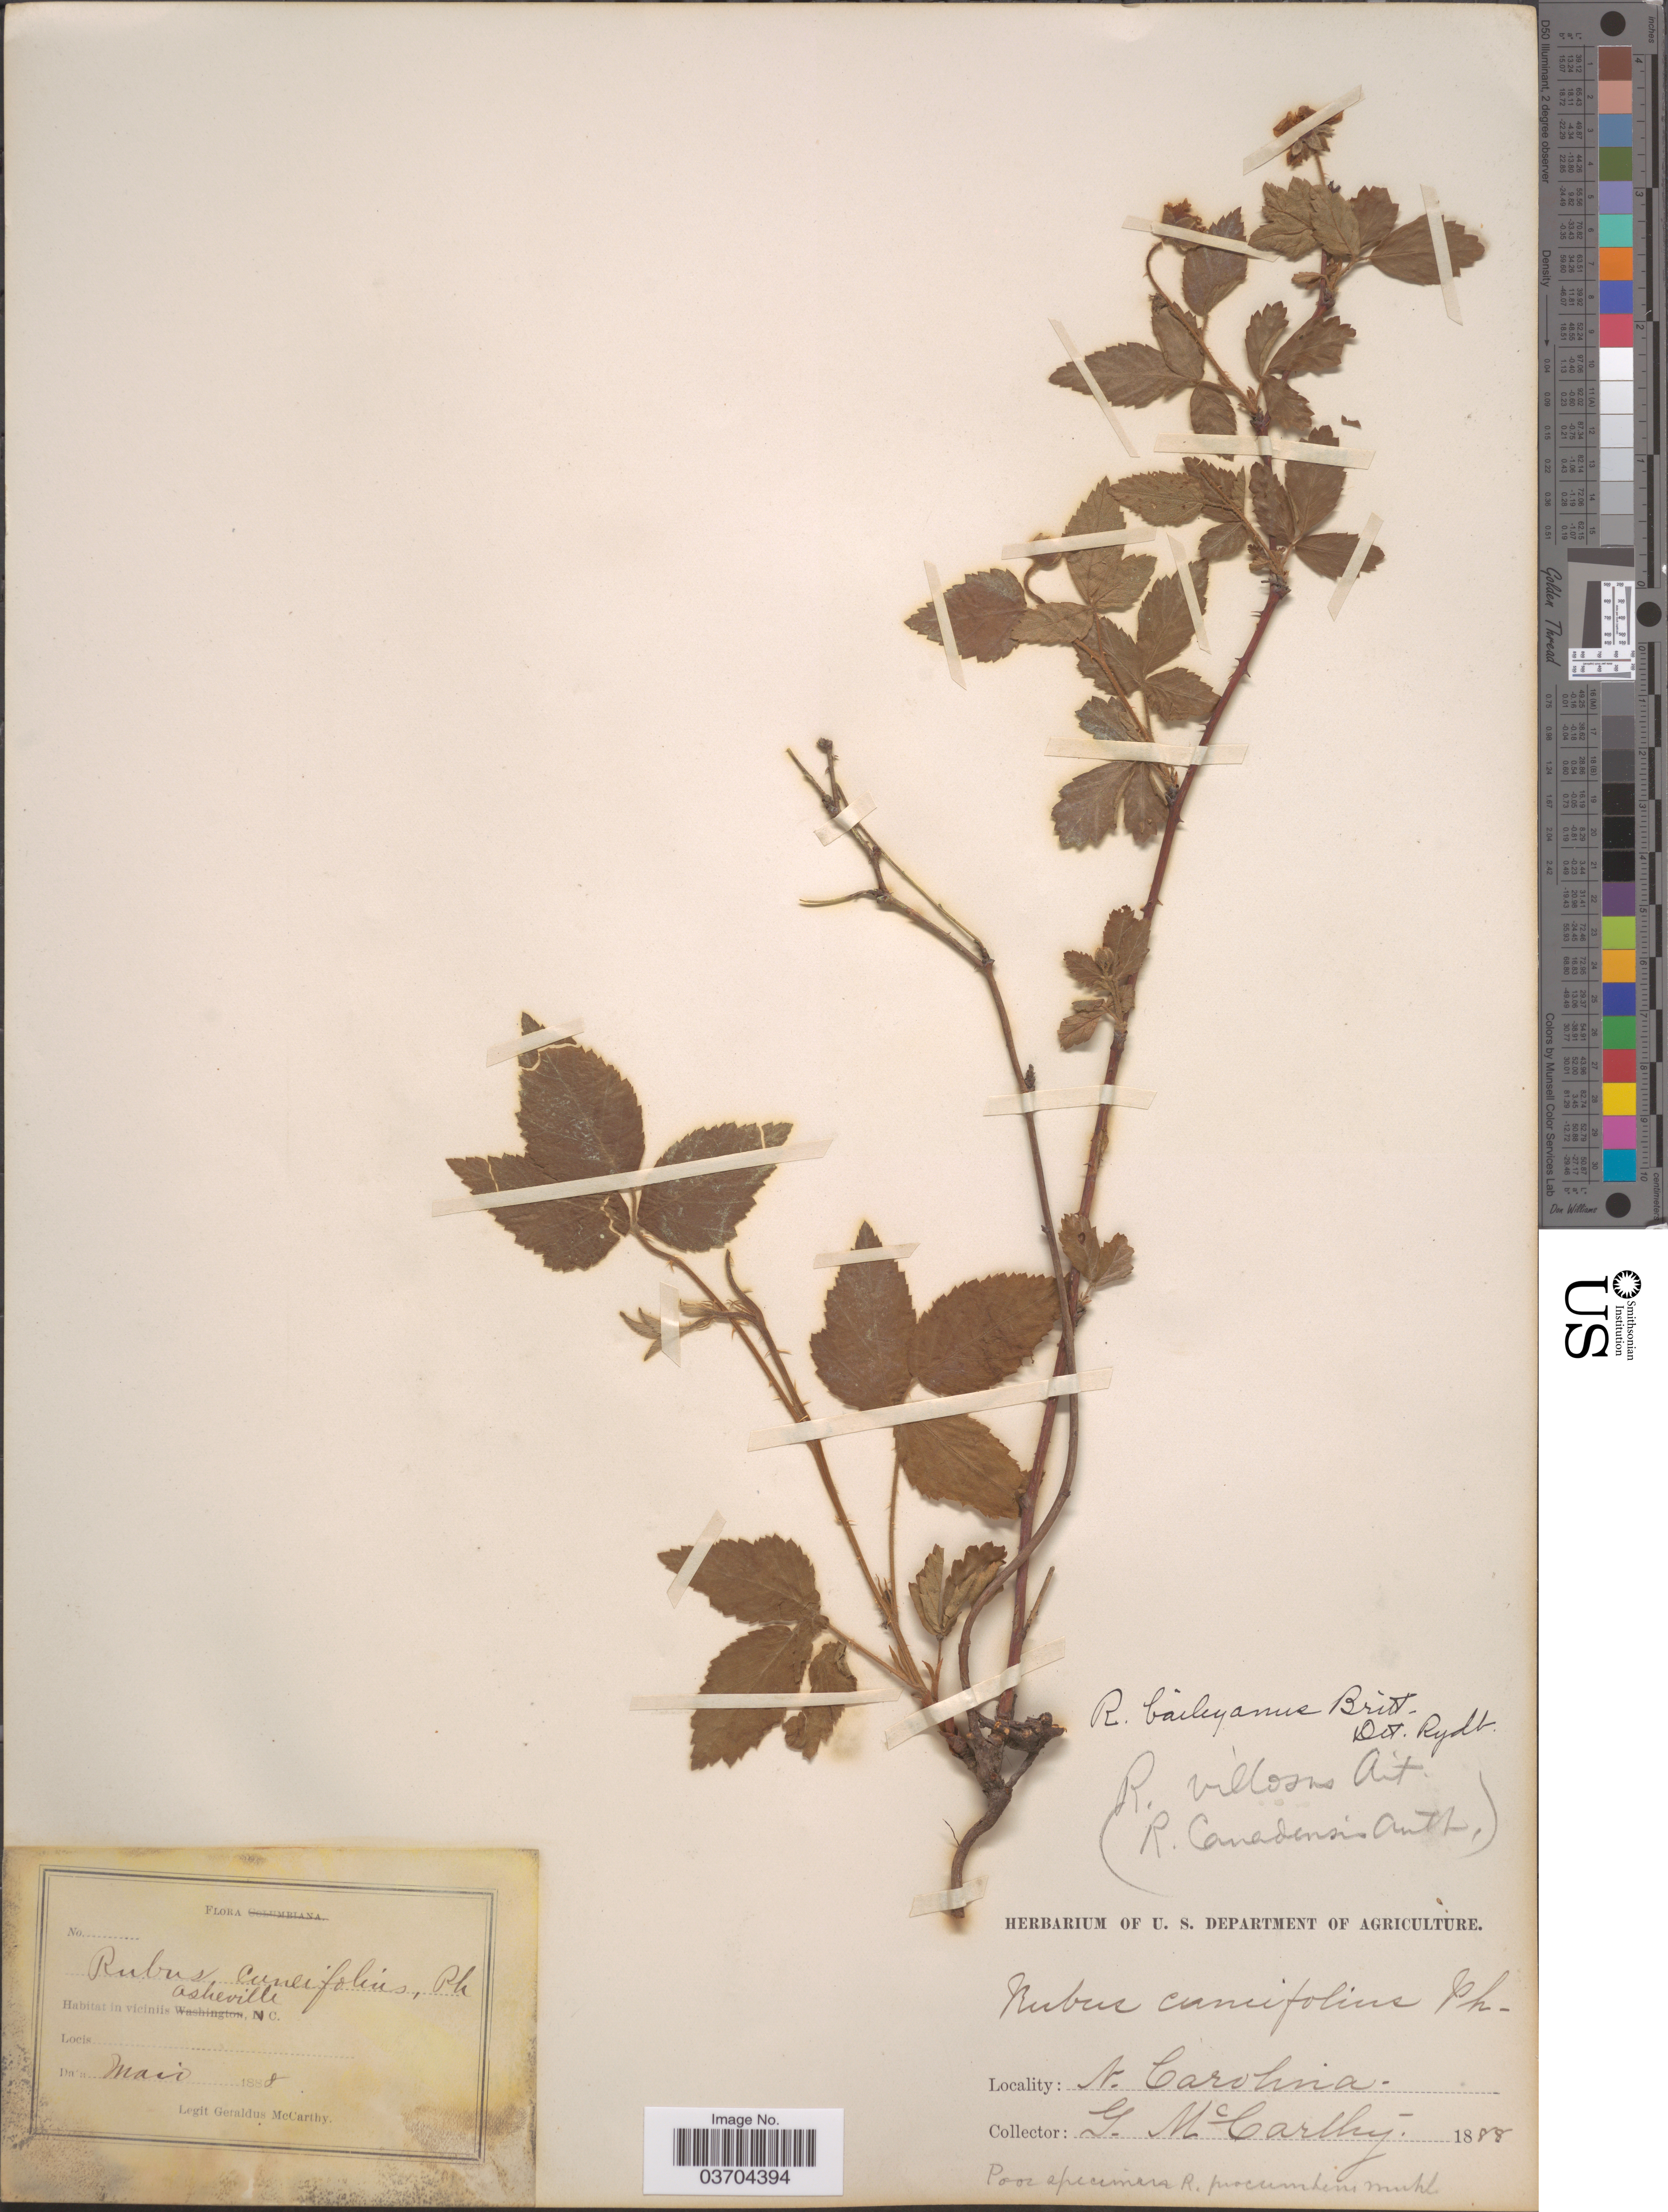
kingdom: Plantae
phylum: Tracheophyta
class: Magnoliopsida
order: Rosales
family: Rosaceae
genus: Rubus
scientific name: Rubus baileyanus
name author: Britton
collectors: M. McCarthy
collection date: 1888-05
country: United States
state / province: North Carolina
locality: In viciniis Asheville.